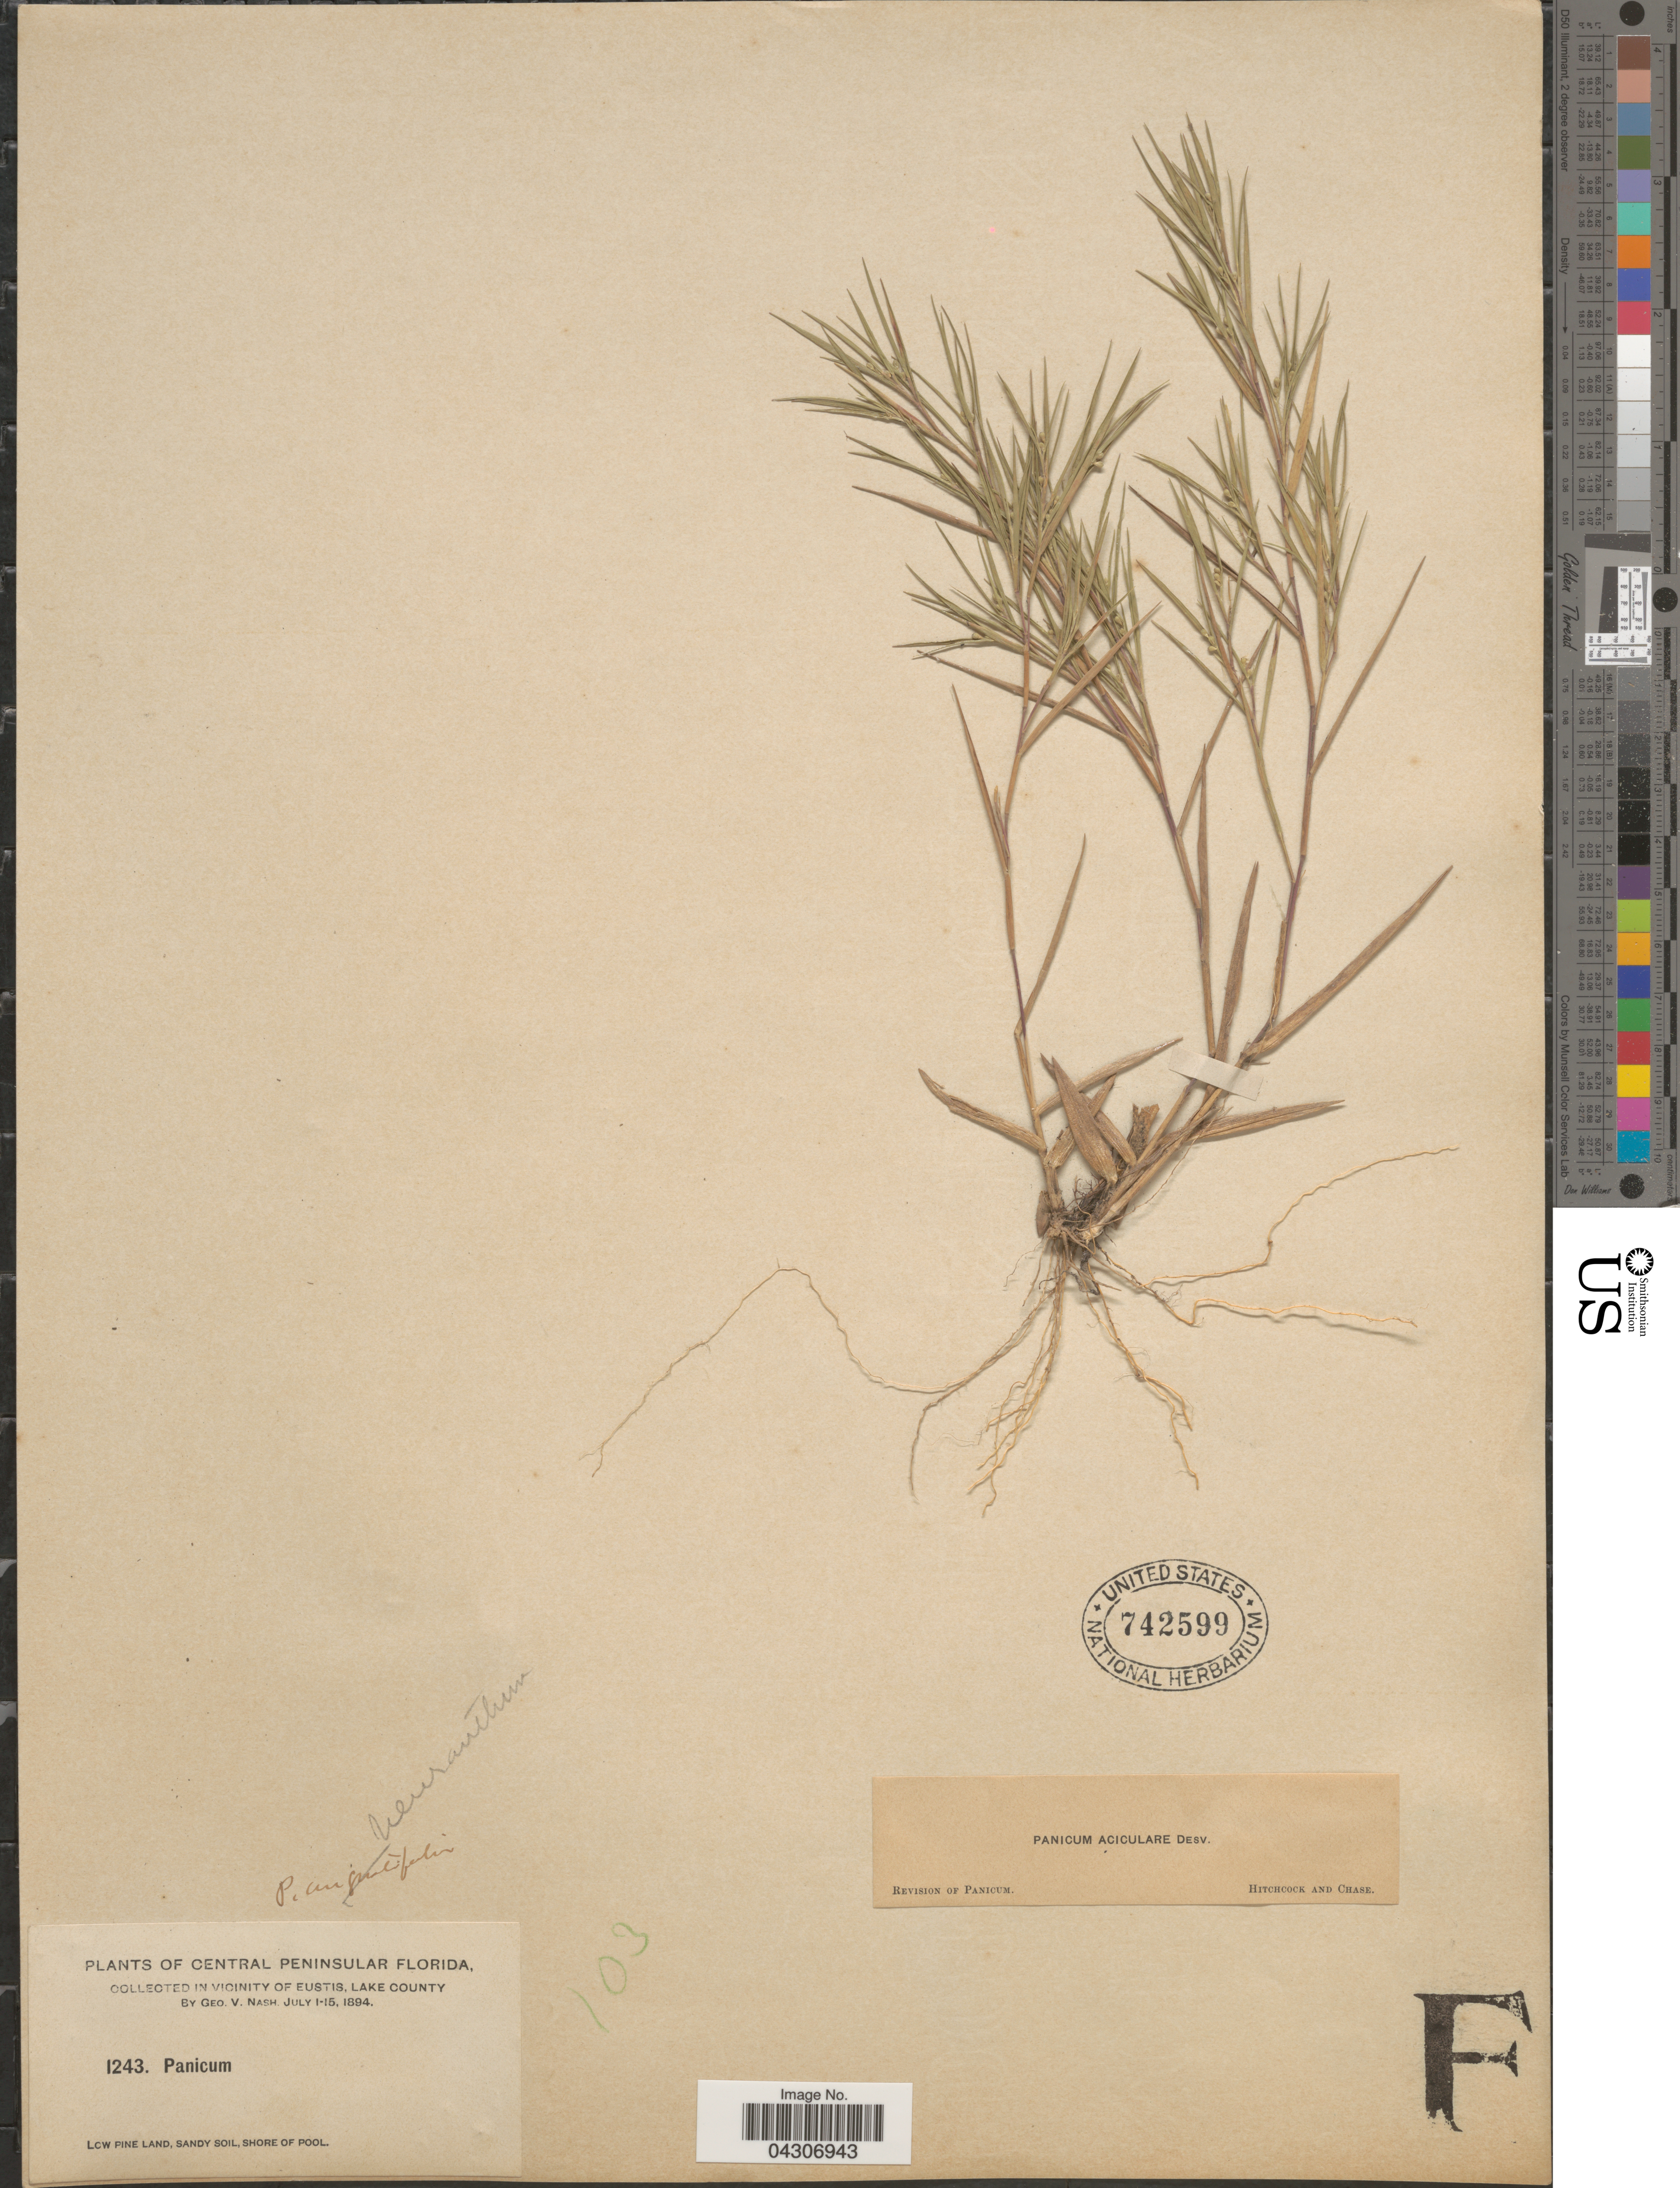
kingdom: Plantae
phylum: Tracheophyta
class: Liliopsida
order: Poales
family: Poaceae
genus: Dichanthelium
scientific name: Dichanthelium aciculare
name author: (Desv. ex Poir.) Gould & C.A. Clark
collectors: G. V. Nash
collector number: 235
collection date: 1894-07-01/1894-07-15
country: United States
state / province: Florida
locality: Central Peninsular Florida. In Vicinity Of Eustis, Lake County.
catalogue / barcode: US 742599